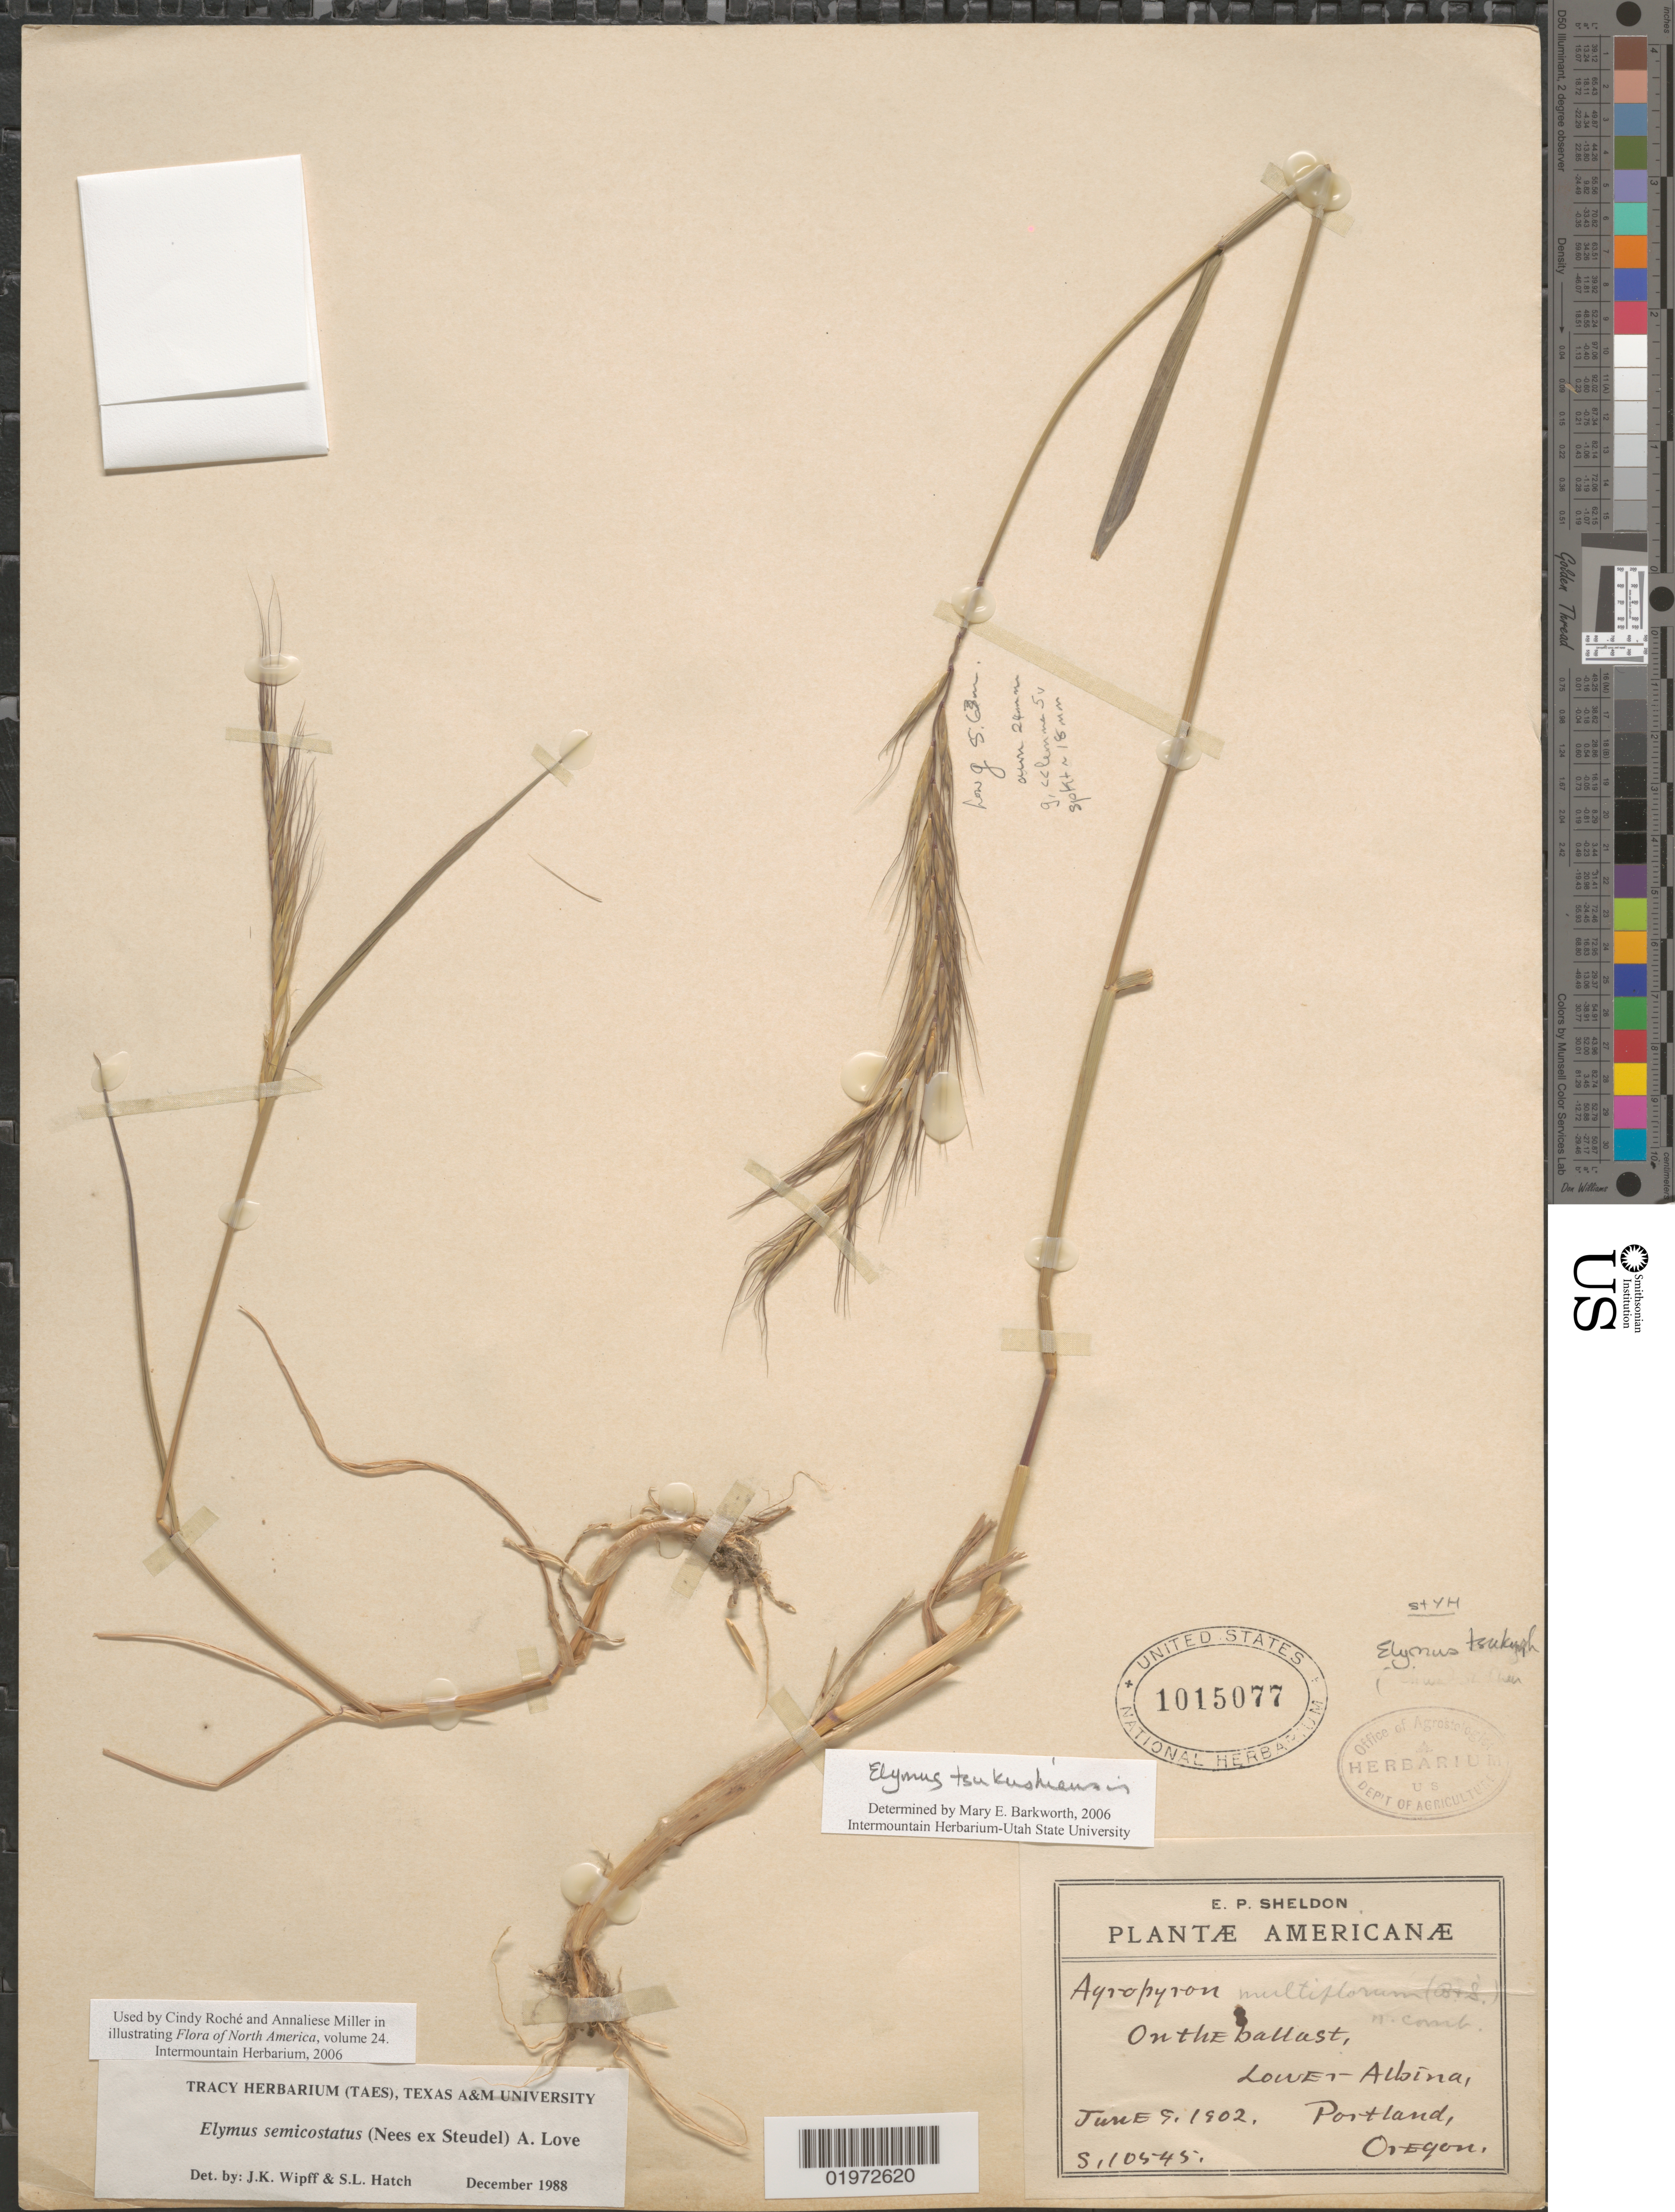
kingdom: Plantae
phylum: Tracheophyta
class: Liliopsida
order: Poales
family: Poaceae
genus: Elymus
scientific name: Elymus tsukushiensis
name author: Honda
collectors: E. P. Sheldon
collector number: S10545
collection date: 1902-06-09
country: United States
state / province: Oregon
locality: On the ballast, Lower Albina, Portland.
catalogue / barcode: US 1015077